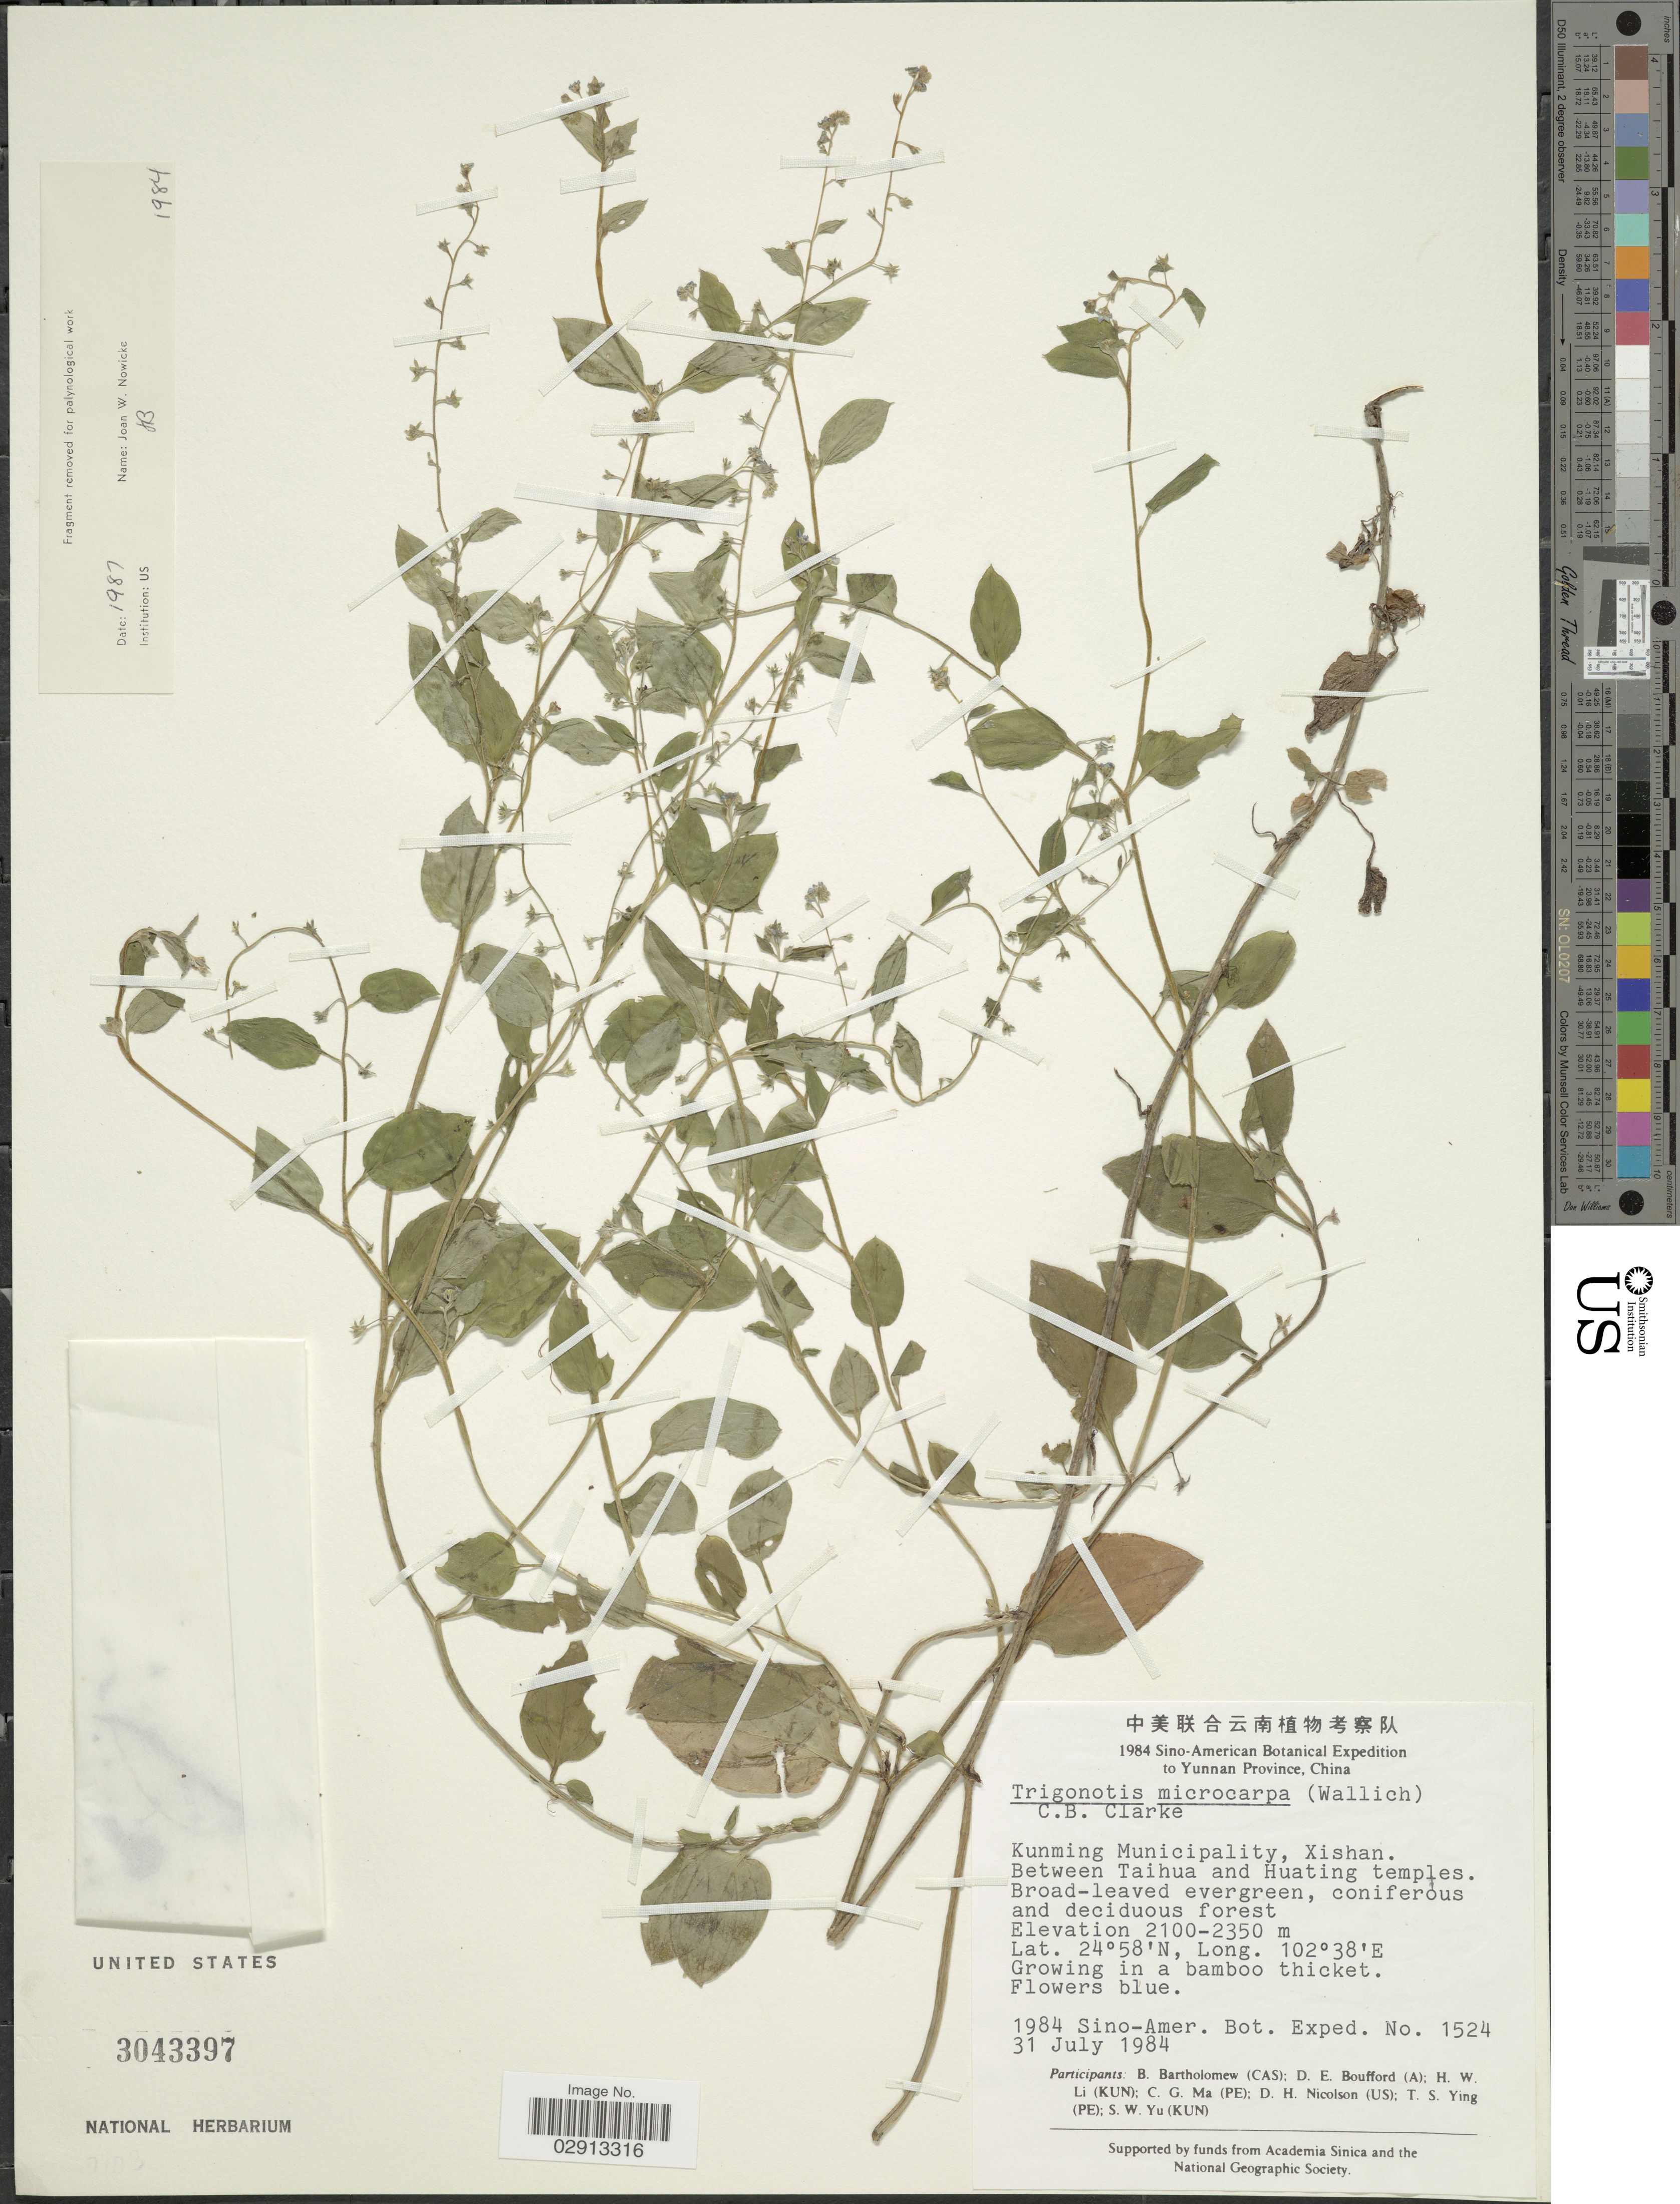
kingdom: Plantae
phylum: Tracheophyta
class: Magnoliopsida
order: Boraginales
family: Boraginaceae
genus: Trigonotis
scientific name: Trigonotis microcarpa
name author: (DC.) Benth. ex C.B. Clarke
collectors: Sino-Amer. Bot. Exped. 1984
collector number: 1524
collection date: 1984-07-31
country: China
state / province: Yunnan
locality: Kunming Municipality, Xishan. Between Taihua and Huating temples.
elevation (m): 2100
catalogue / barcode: US 3043397